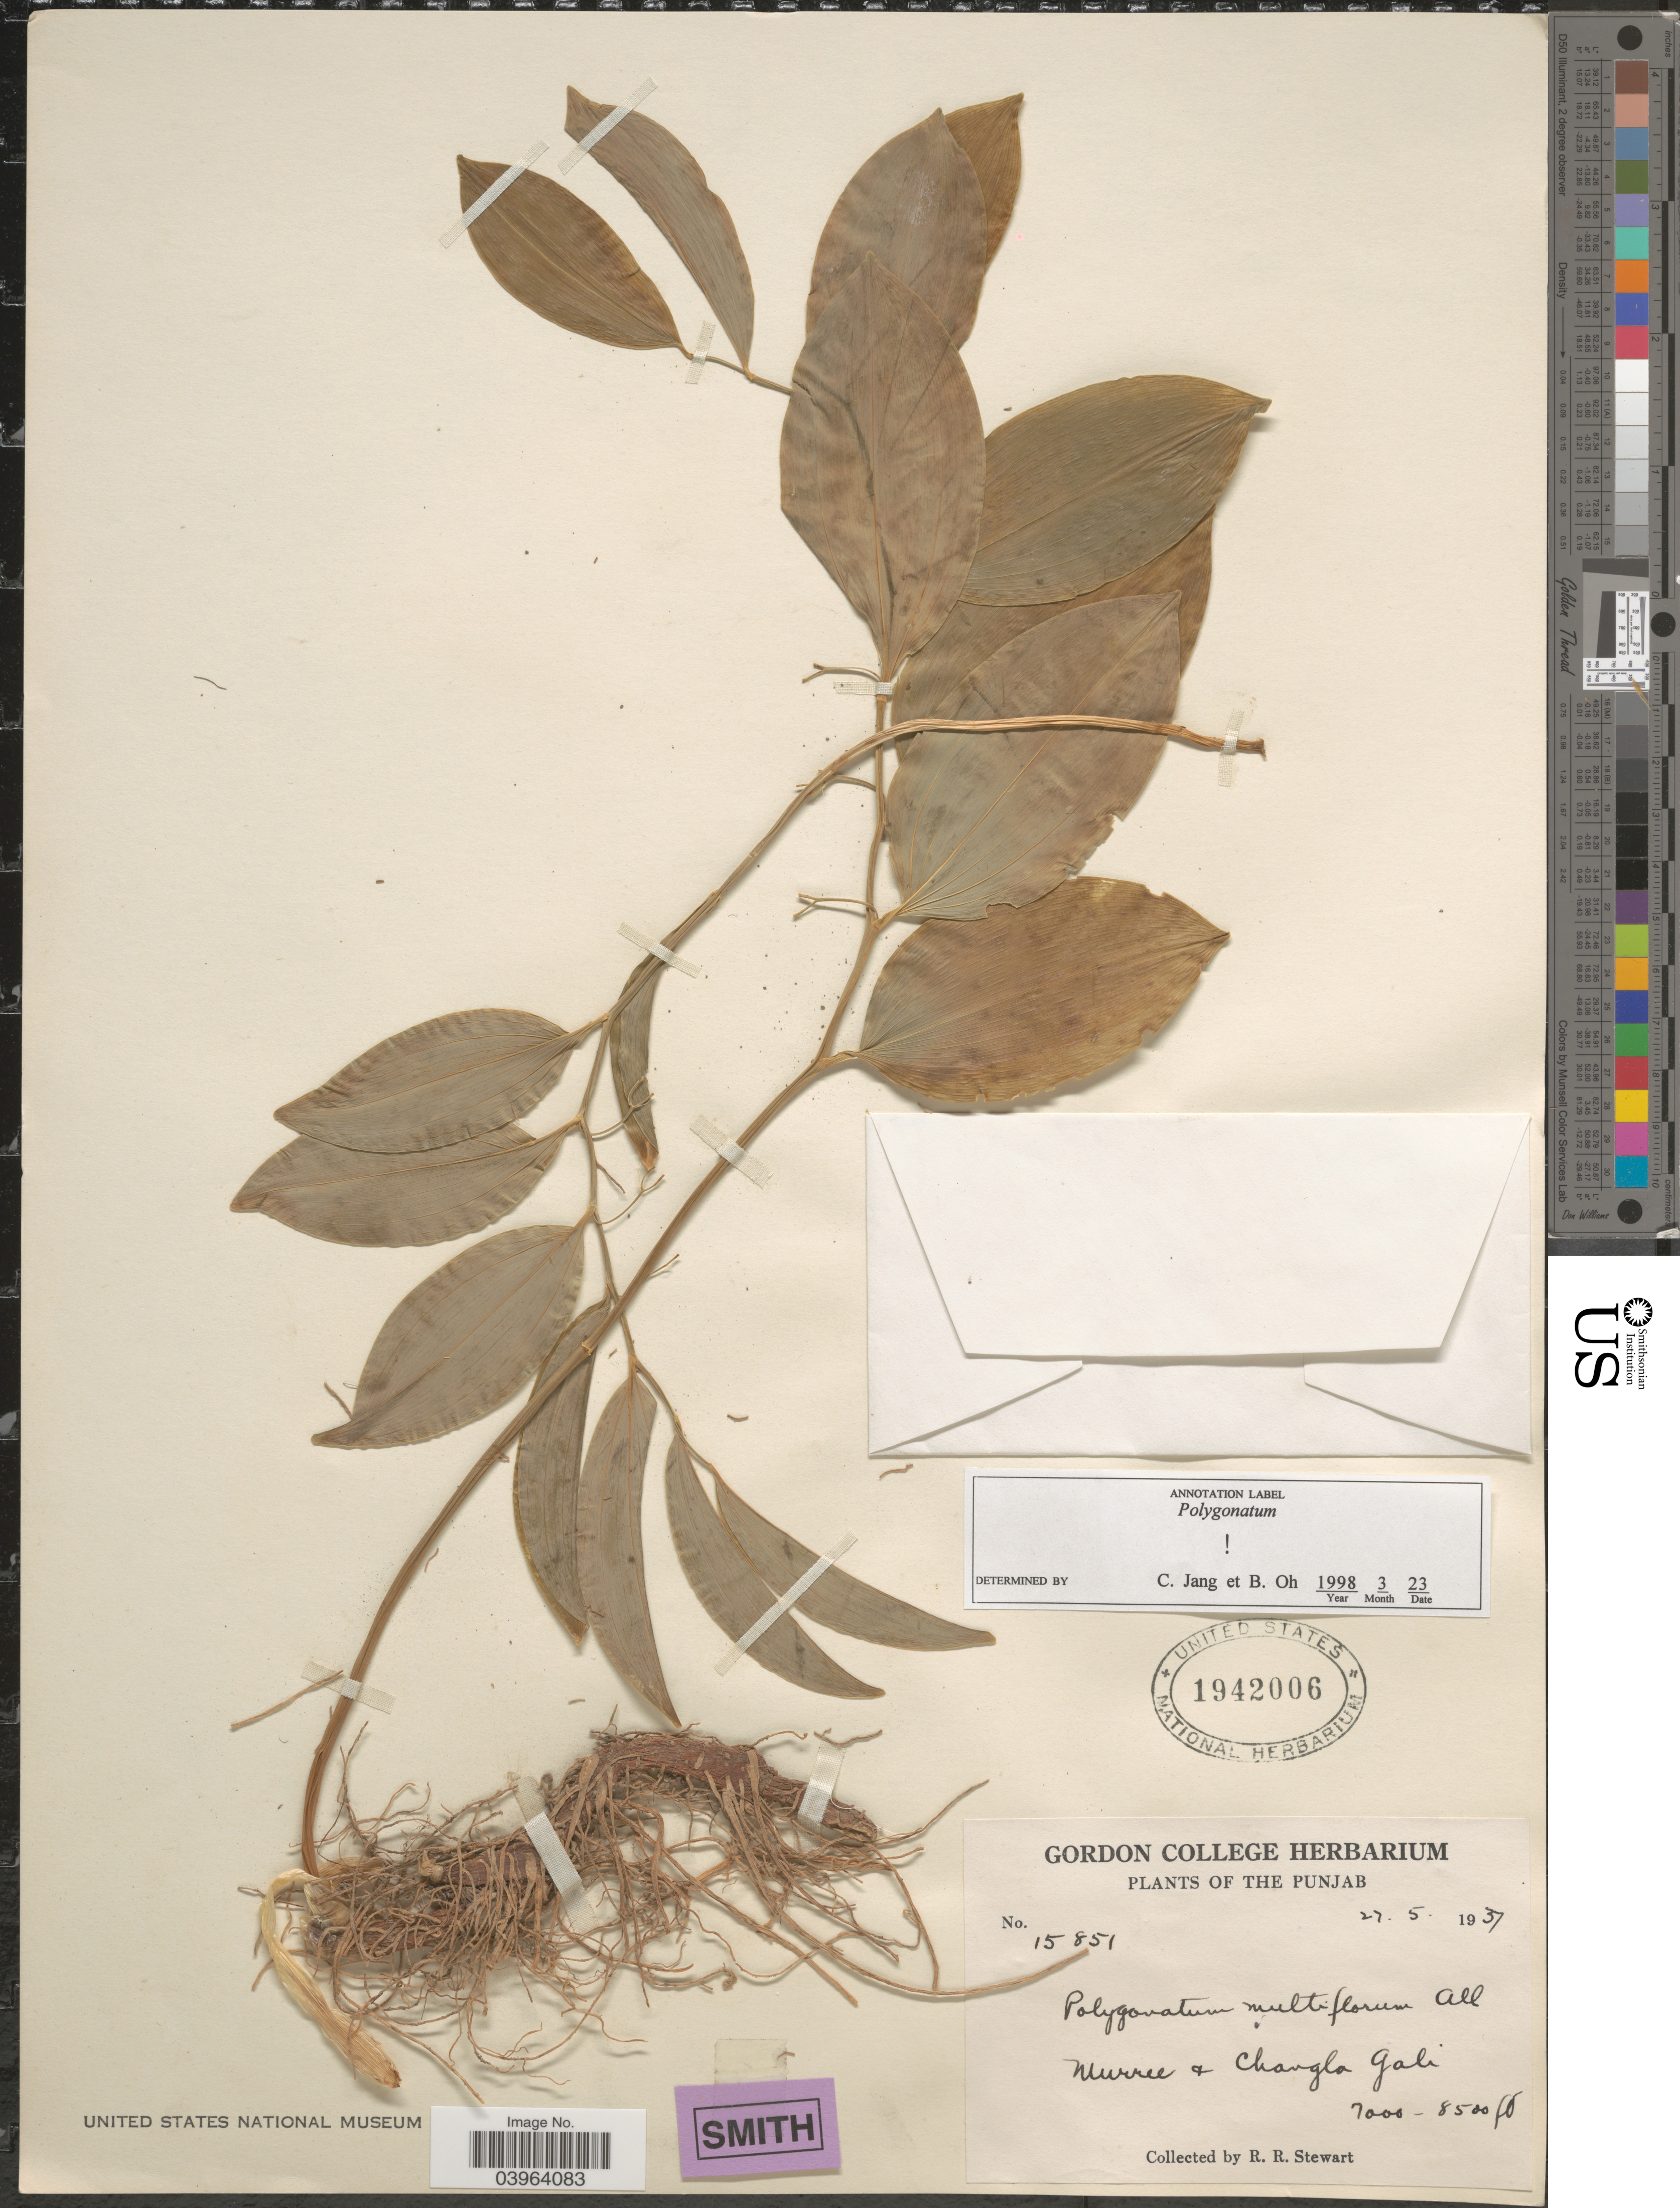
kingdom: Plantae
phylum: Tracheophyta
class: Liliopsida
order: Asparagales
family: Asparagaceae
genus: Polygonatum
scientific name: Polygonatum multiflorum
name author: (L.) All.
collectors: R. Stewart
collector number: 15851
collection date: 1937-05-27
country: Pakistan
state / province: Punjab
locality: Murree & Changla Gali.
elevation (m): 2134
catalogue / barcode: US 1942006